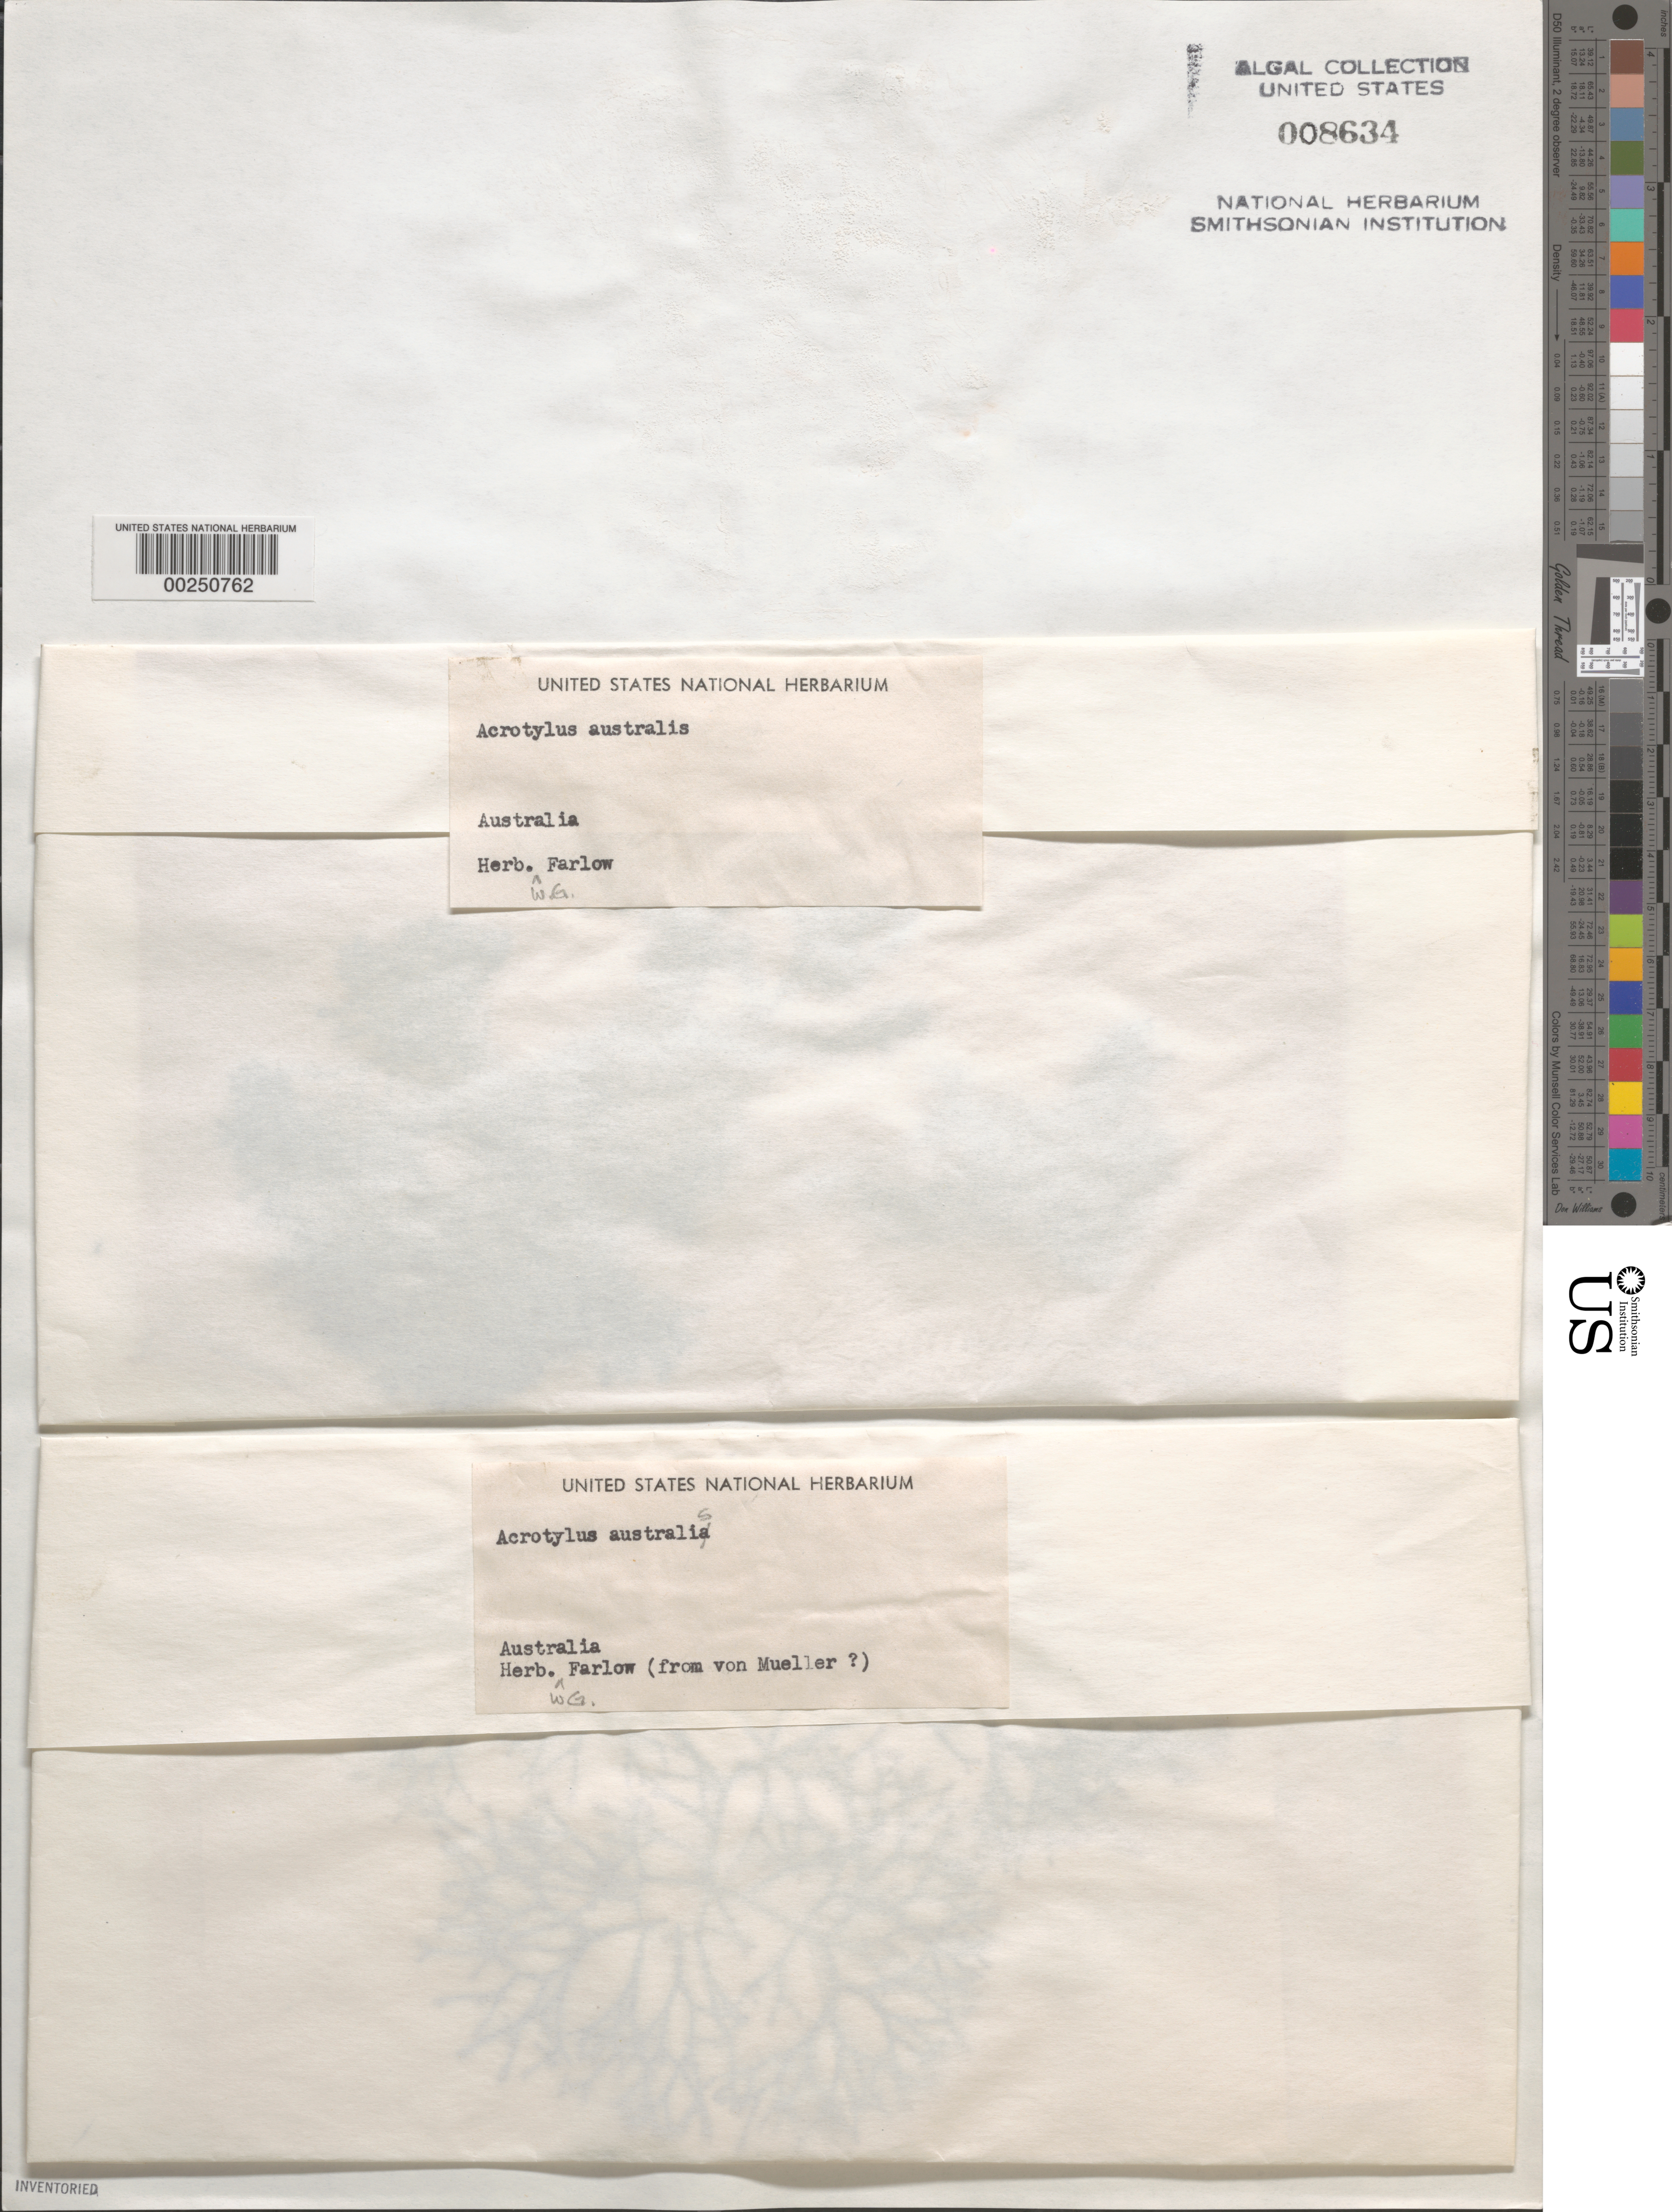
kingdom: Plantae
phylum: Rhodophyta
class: Florideophyceae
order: Gigartinales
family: Acrotylaceae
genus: Acrotylus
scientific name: Acrotylus australis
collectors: W. Farlow (Herbarium)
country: Australia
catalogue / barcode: US 8634